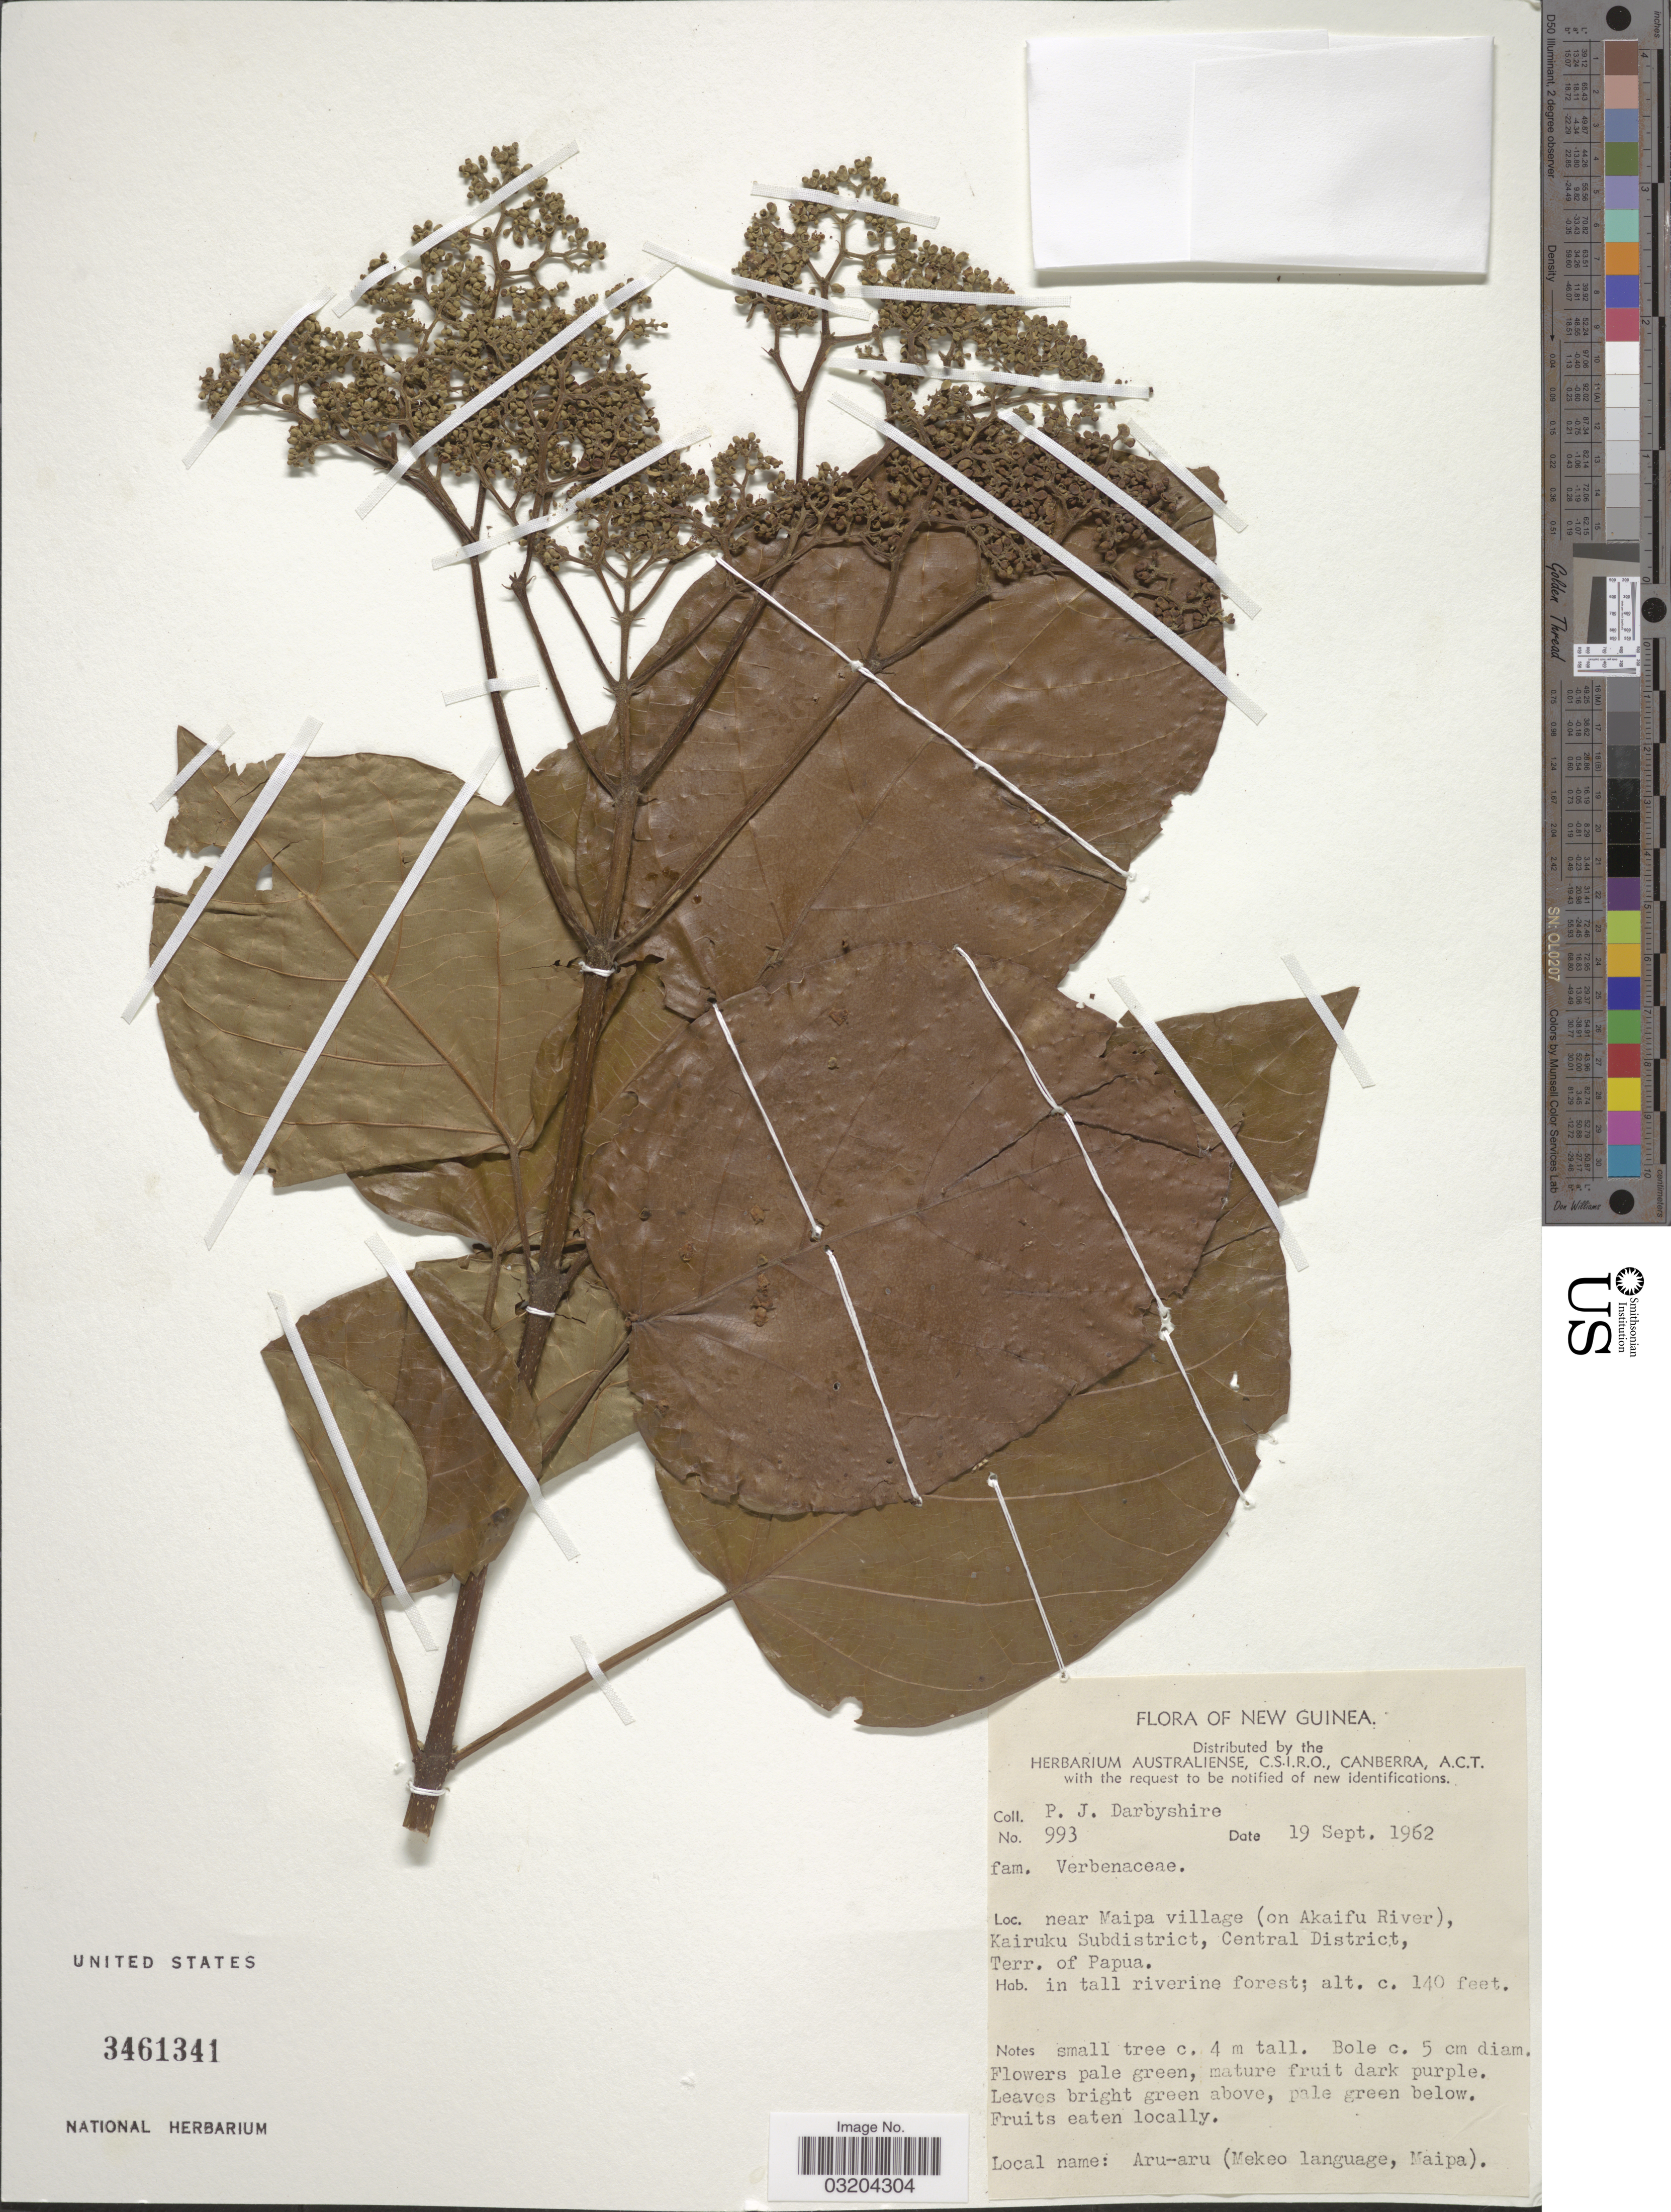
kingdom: Plantae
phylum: Tracheophyta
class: Magnoliopsida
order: Lamiales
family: Verbenaceae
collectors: P. Darbyshire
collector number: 993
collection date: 1962-09-19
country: Papua New Guinea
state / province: Central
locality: New Guinea. Near Maipa village (on Akaifu River), Kairuku Subdistrict, Terr. of Papua.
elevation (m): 43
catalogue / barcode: US 3461341